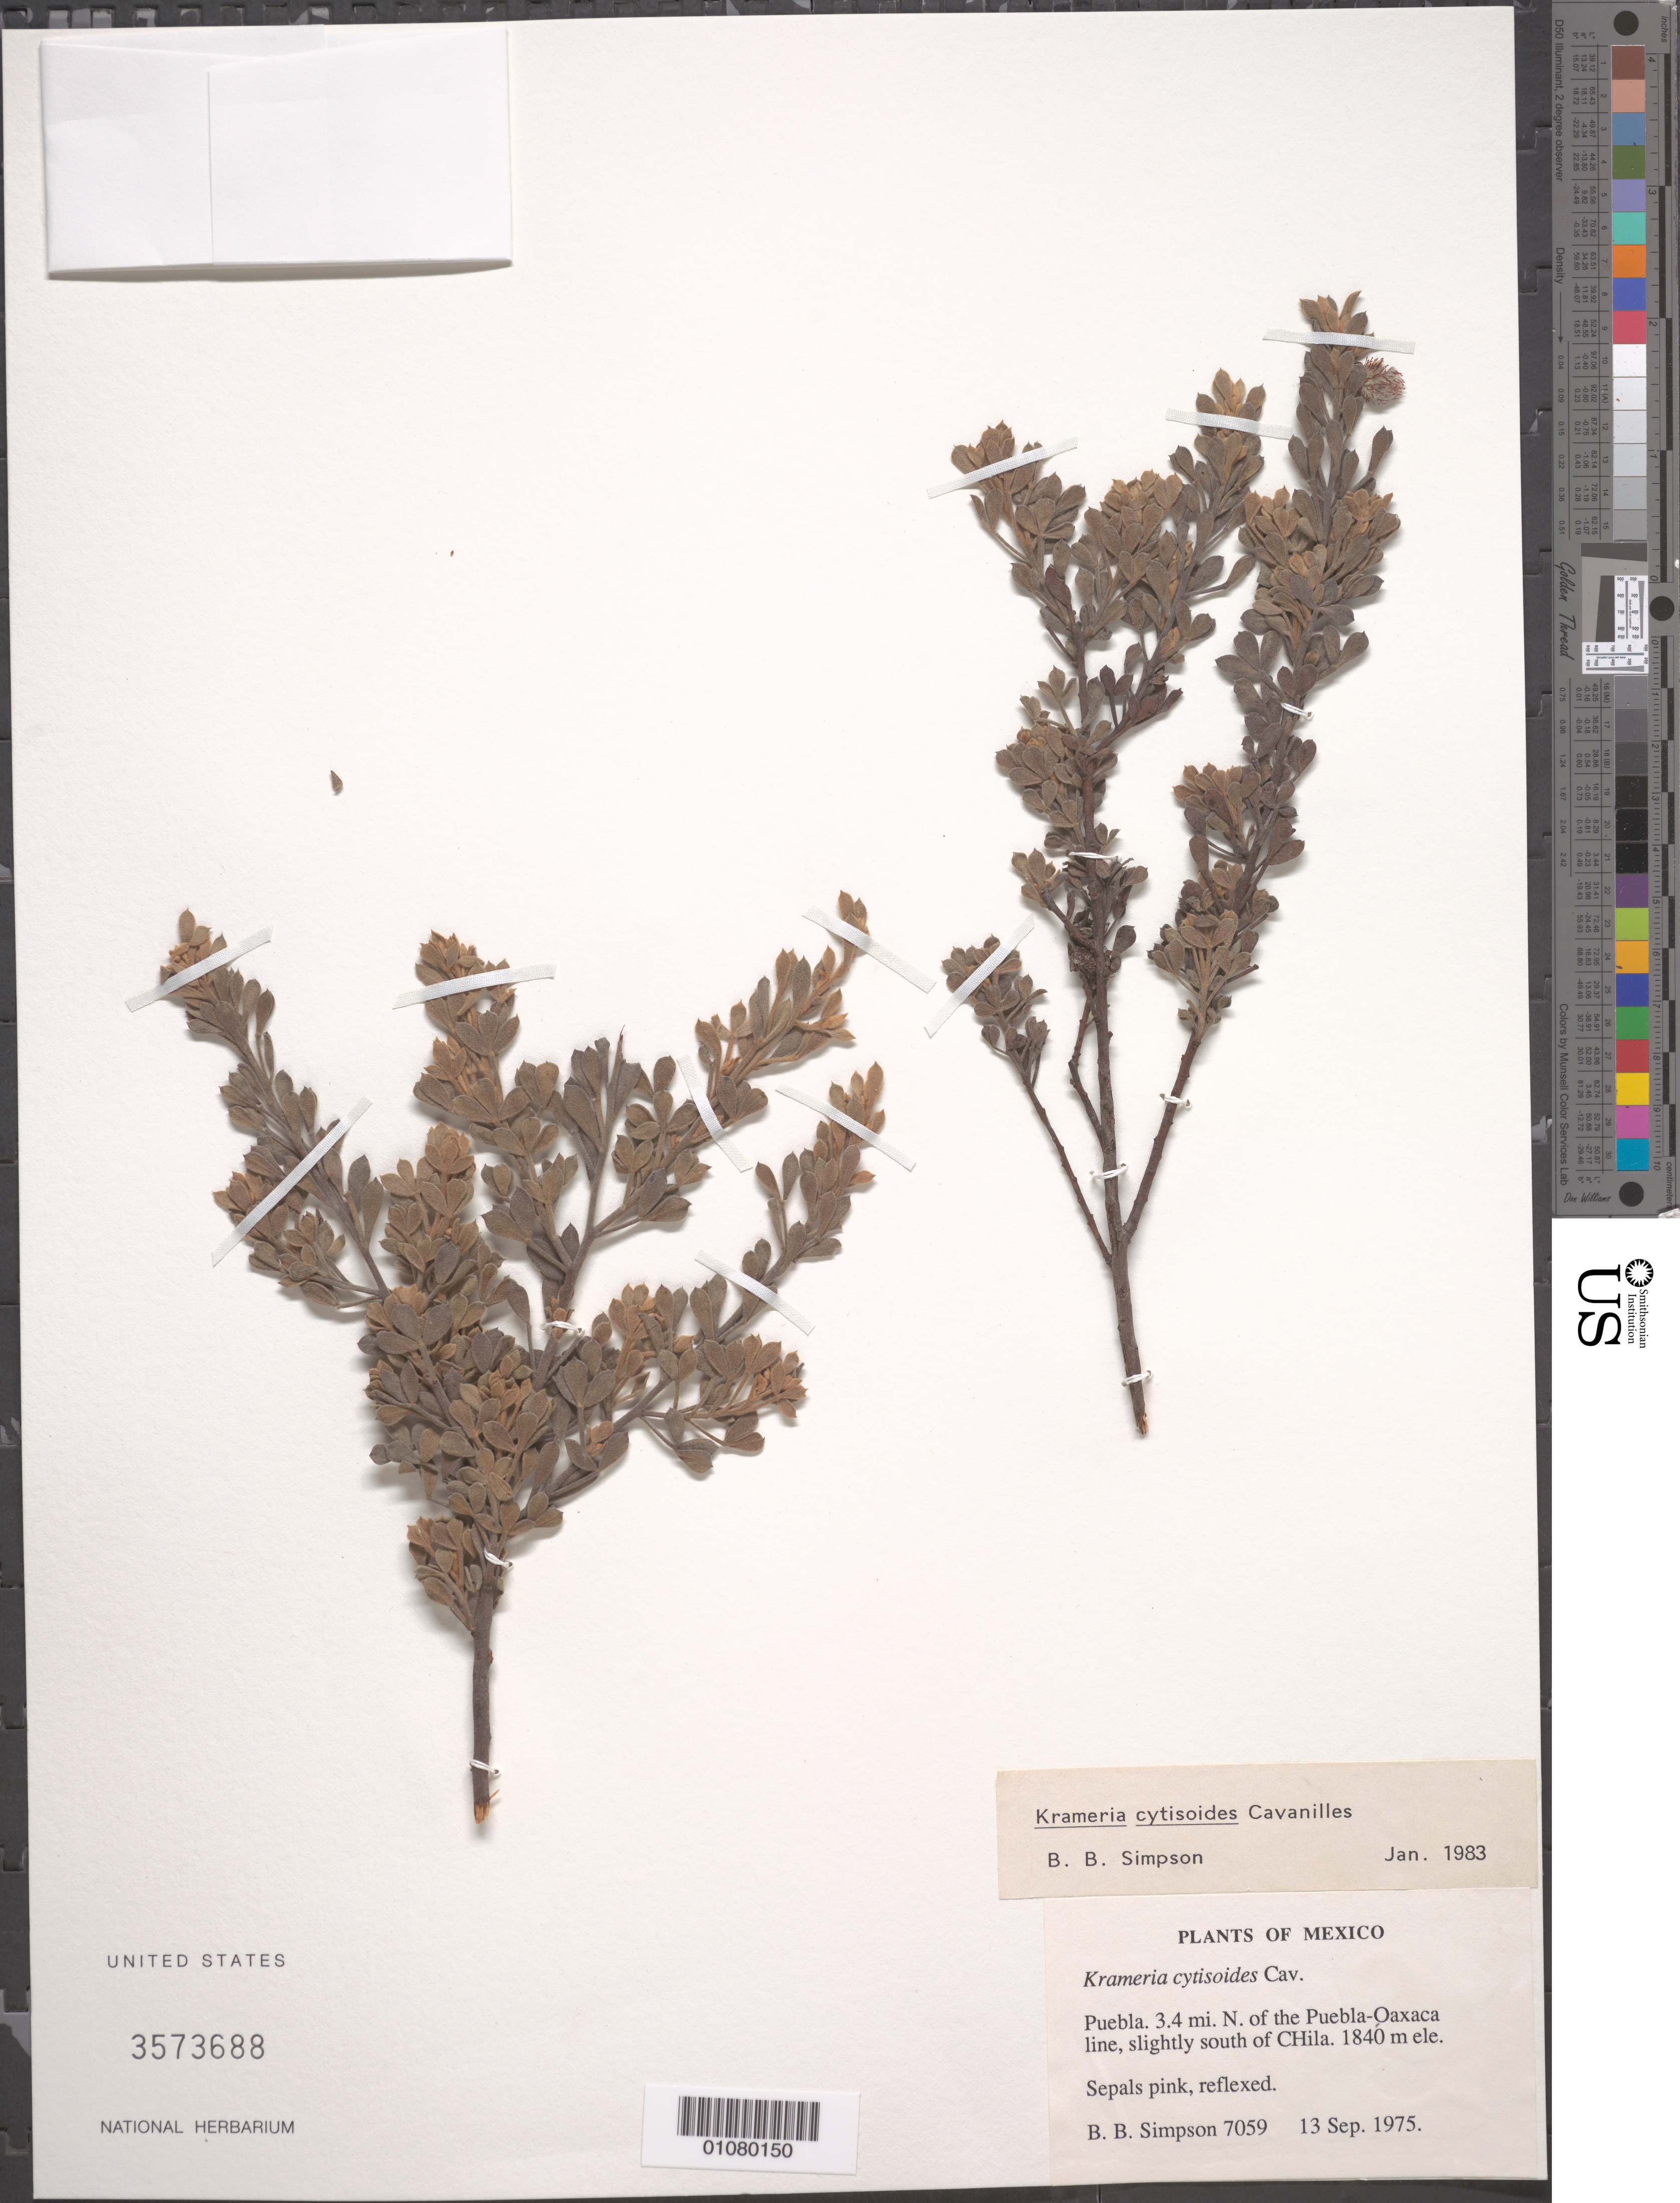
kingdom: Plantae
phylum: Tracheophyta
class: Magnoliopsida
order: Zygophyllales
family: Krameriaceae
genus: Krameria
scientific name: Krameria cytisoides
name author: Cav.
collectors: B. B. Simpson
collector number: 7059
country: Mexico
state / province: Puebla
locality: N of the Puebla-Oaxaca line, sligjhtly S of Chila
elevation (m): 1840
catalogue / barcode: US 3573688